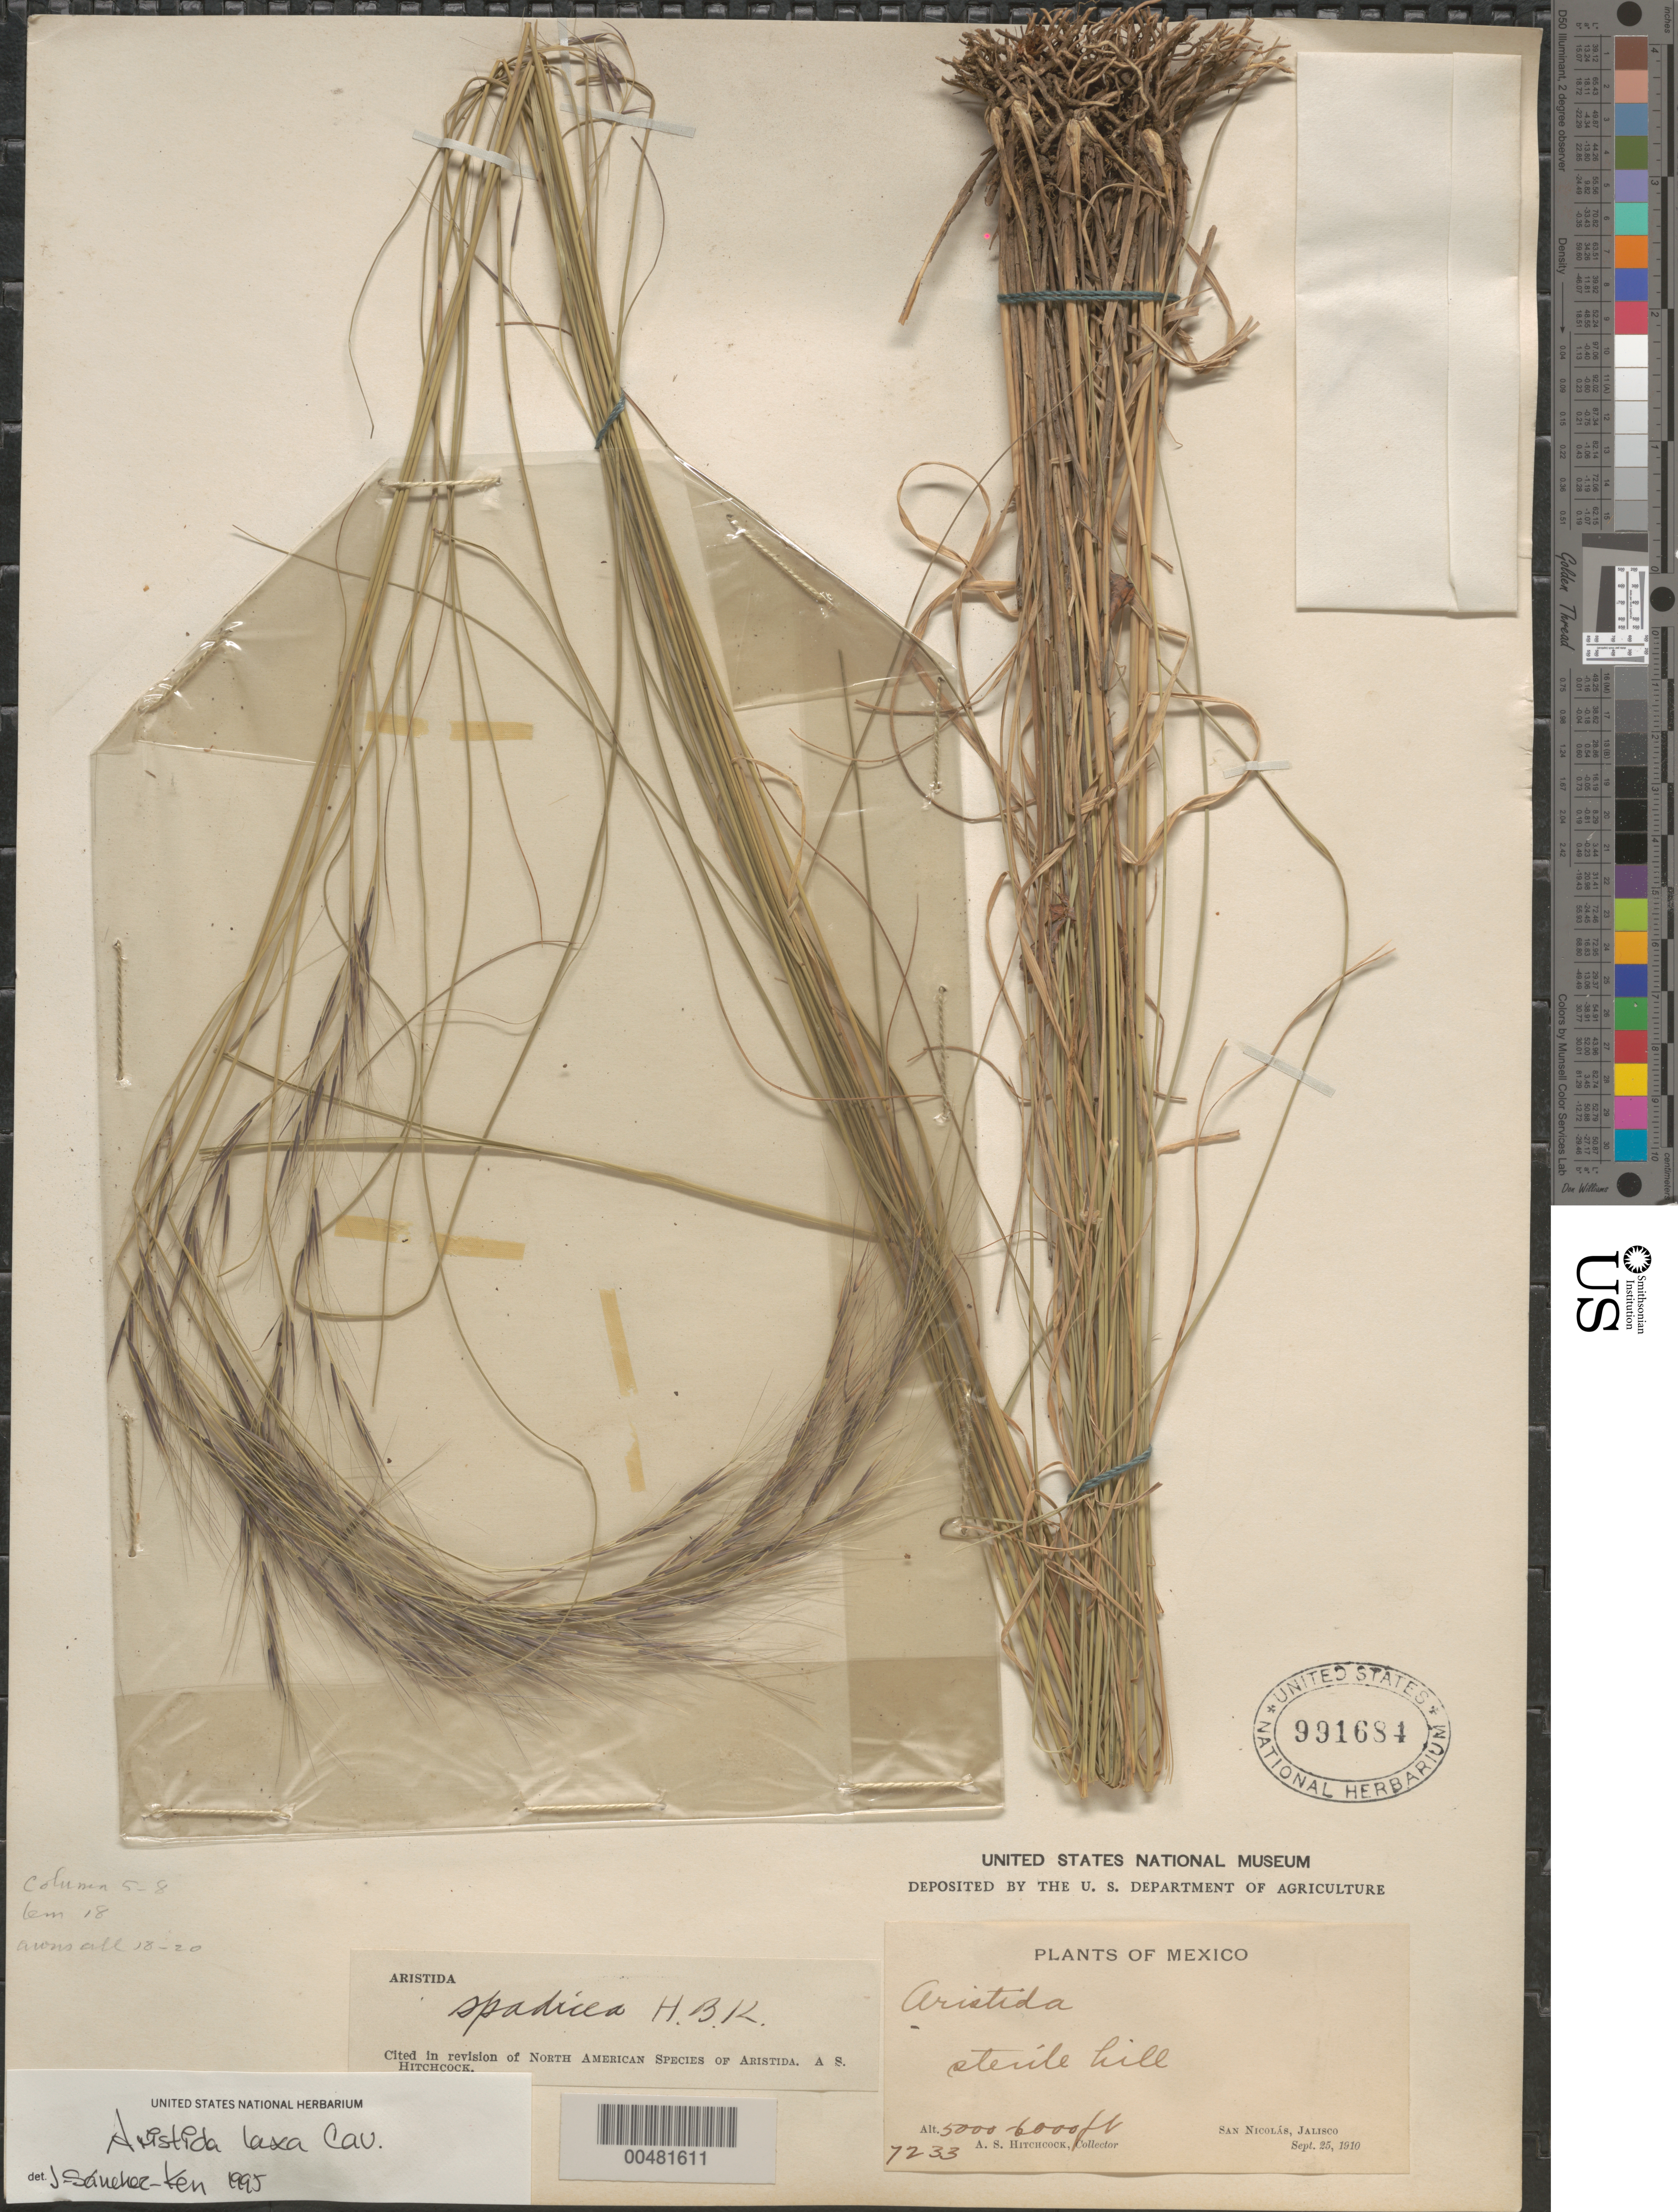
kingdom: Plantae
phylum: Tracheophyta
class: Liliopsida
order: Poales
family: Poaceae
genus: Aristida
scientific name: Aristida laxa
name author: Cav.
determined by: Sánchez-Ken, J. G.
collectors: A. S. Hitchcock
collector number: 7233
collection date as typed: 25 Sep 1910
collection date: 1910-09-25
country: Mexico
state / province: Jalisco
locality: San Nicolás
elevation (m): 1524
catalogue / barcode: US 991684